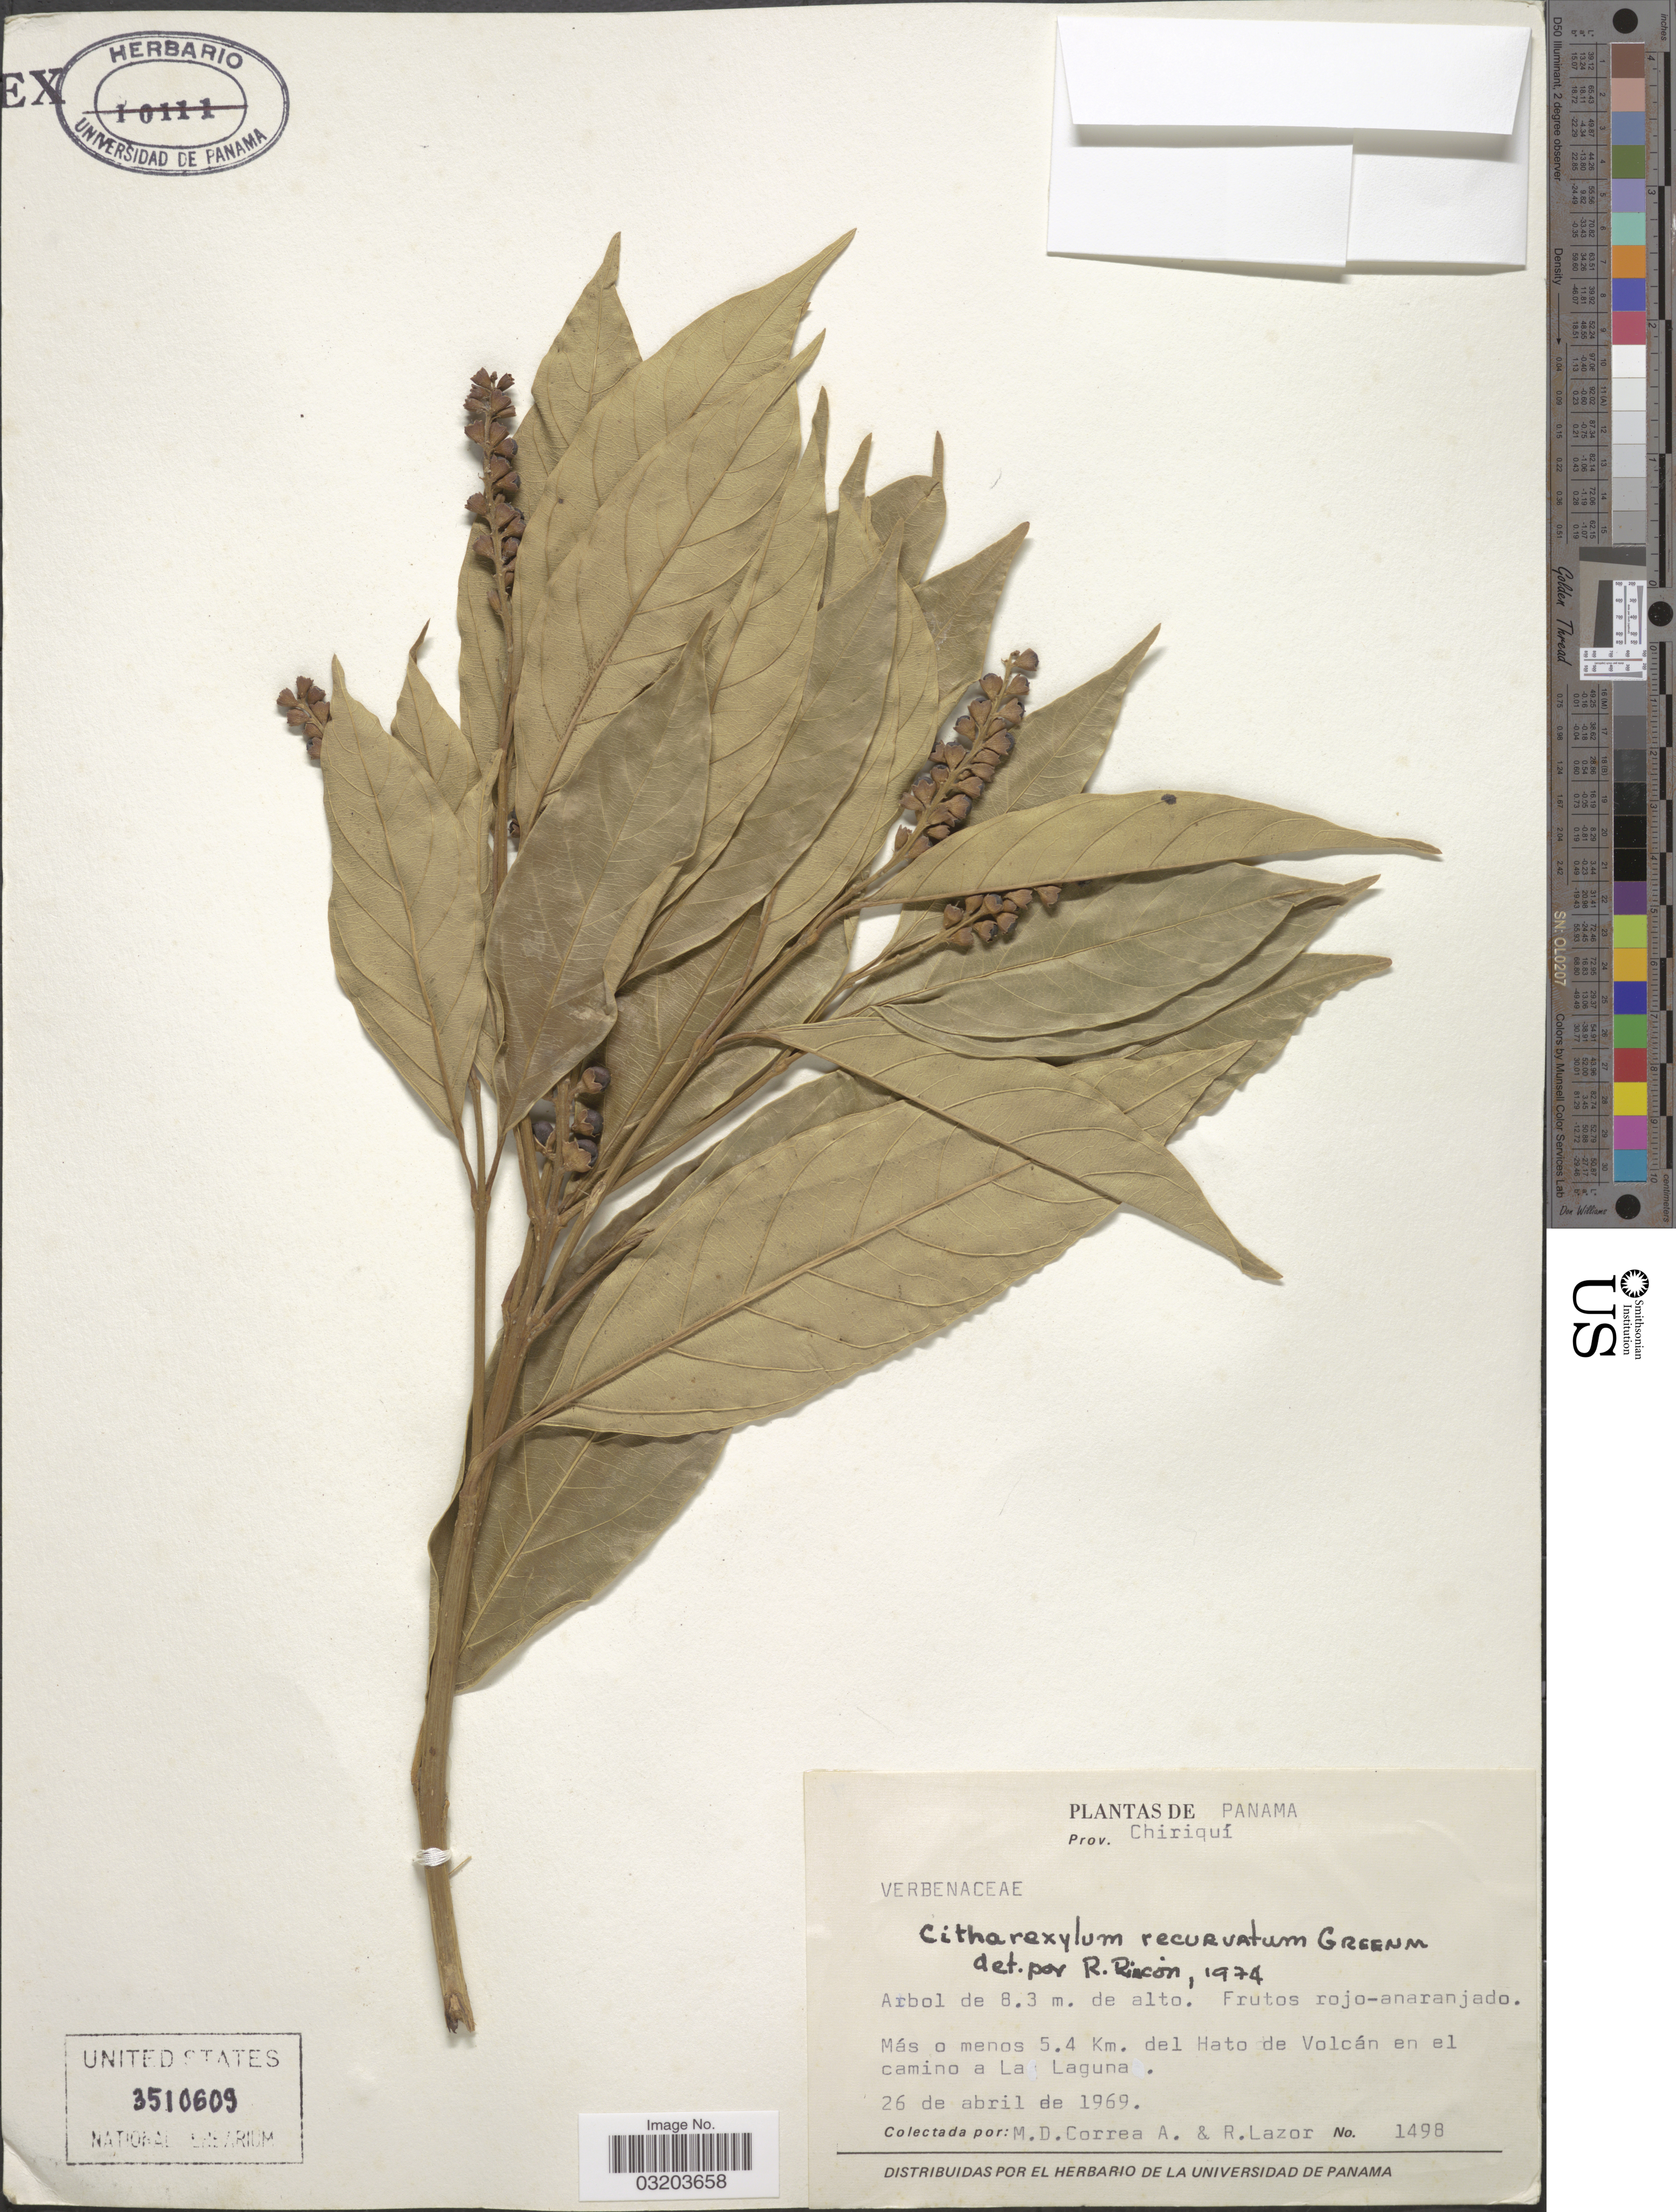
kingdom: Plantae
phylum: Tracheophyta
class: Magnoliopsida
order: Lamiales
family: Verbenaceae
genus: Citharexylum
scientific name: Citharexylum recurvatum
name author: Greenm.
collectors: M. D. Corrêa-A. & R. L. Lazor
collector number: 1498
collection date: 1969-04-26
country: Panama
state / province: Chiriqui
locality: Más o menos 5.4 Km. del Hato de Volcán en el camino a La Laguna.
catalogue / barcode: US 3510609